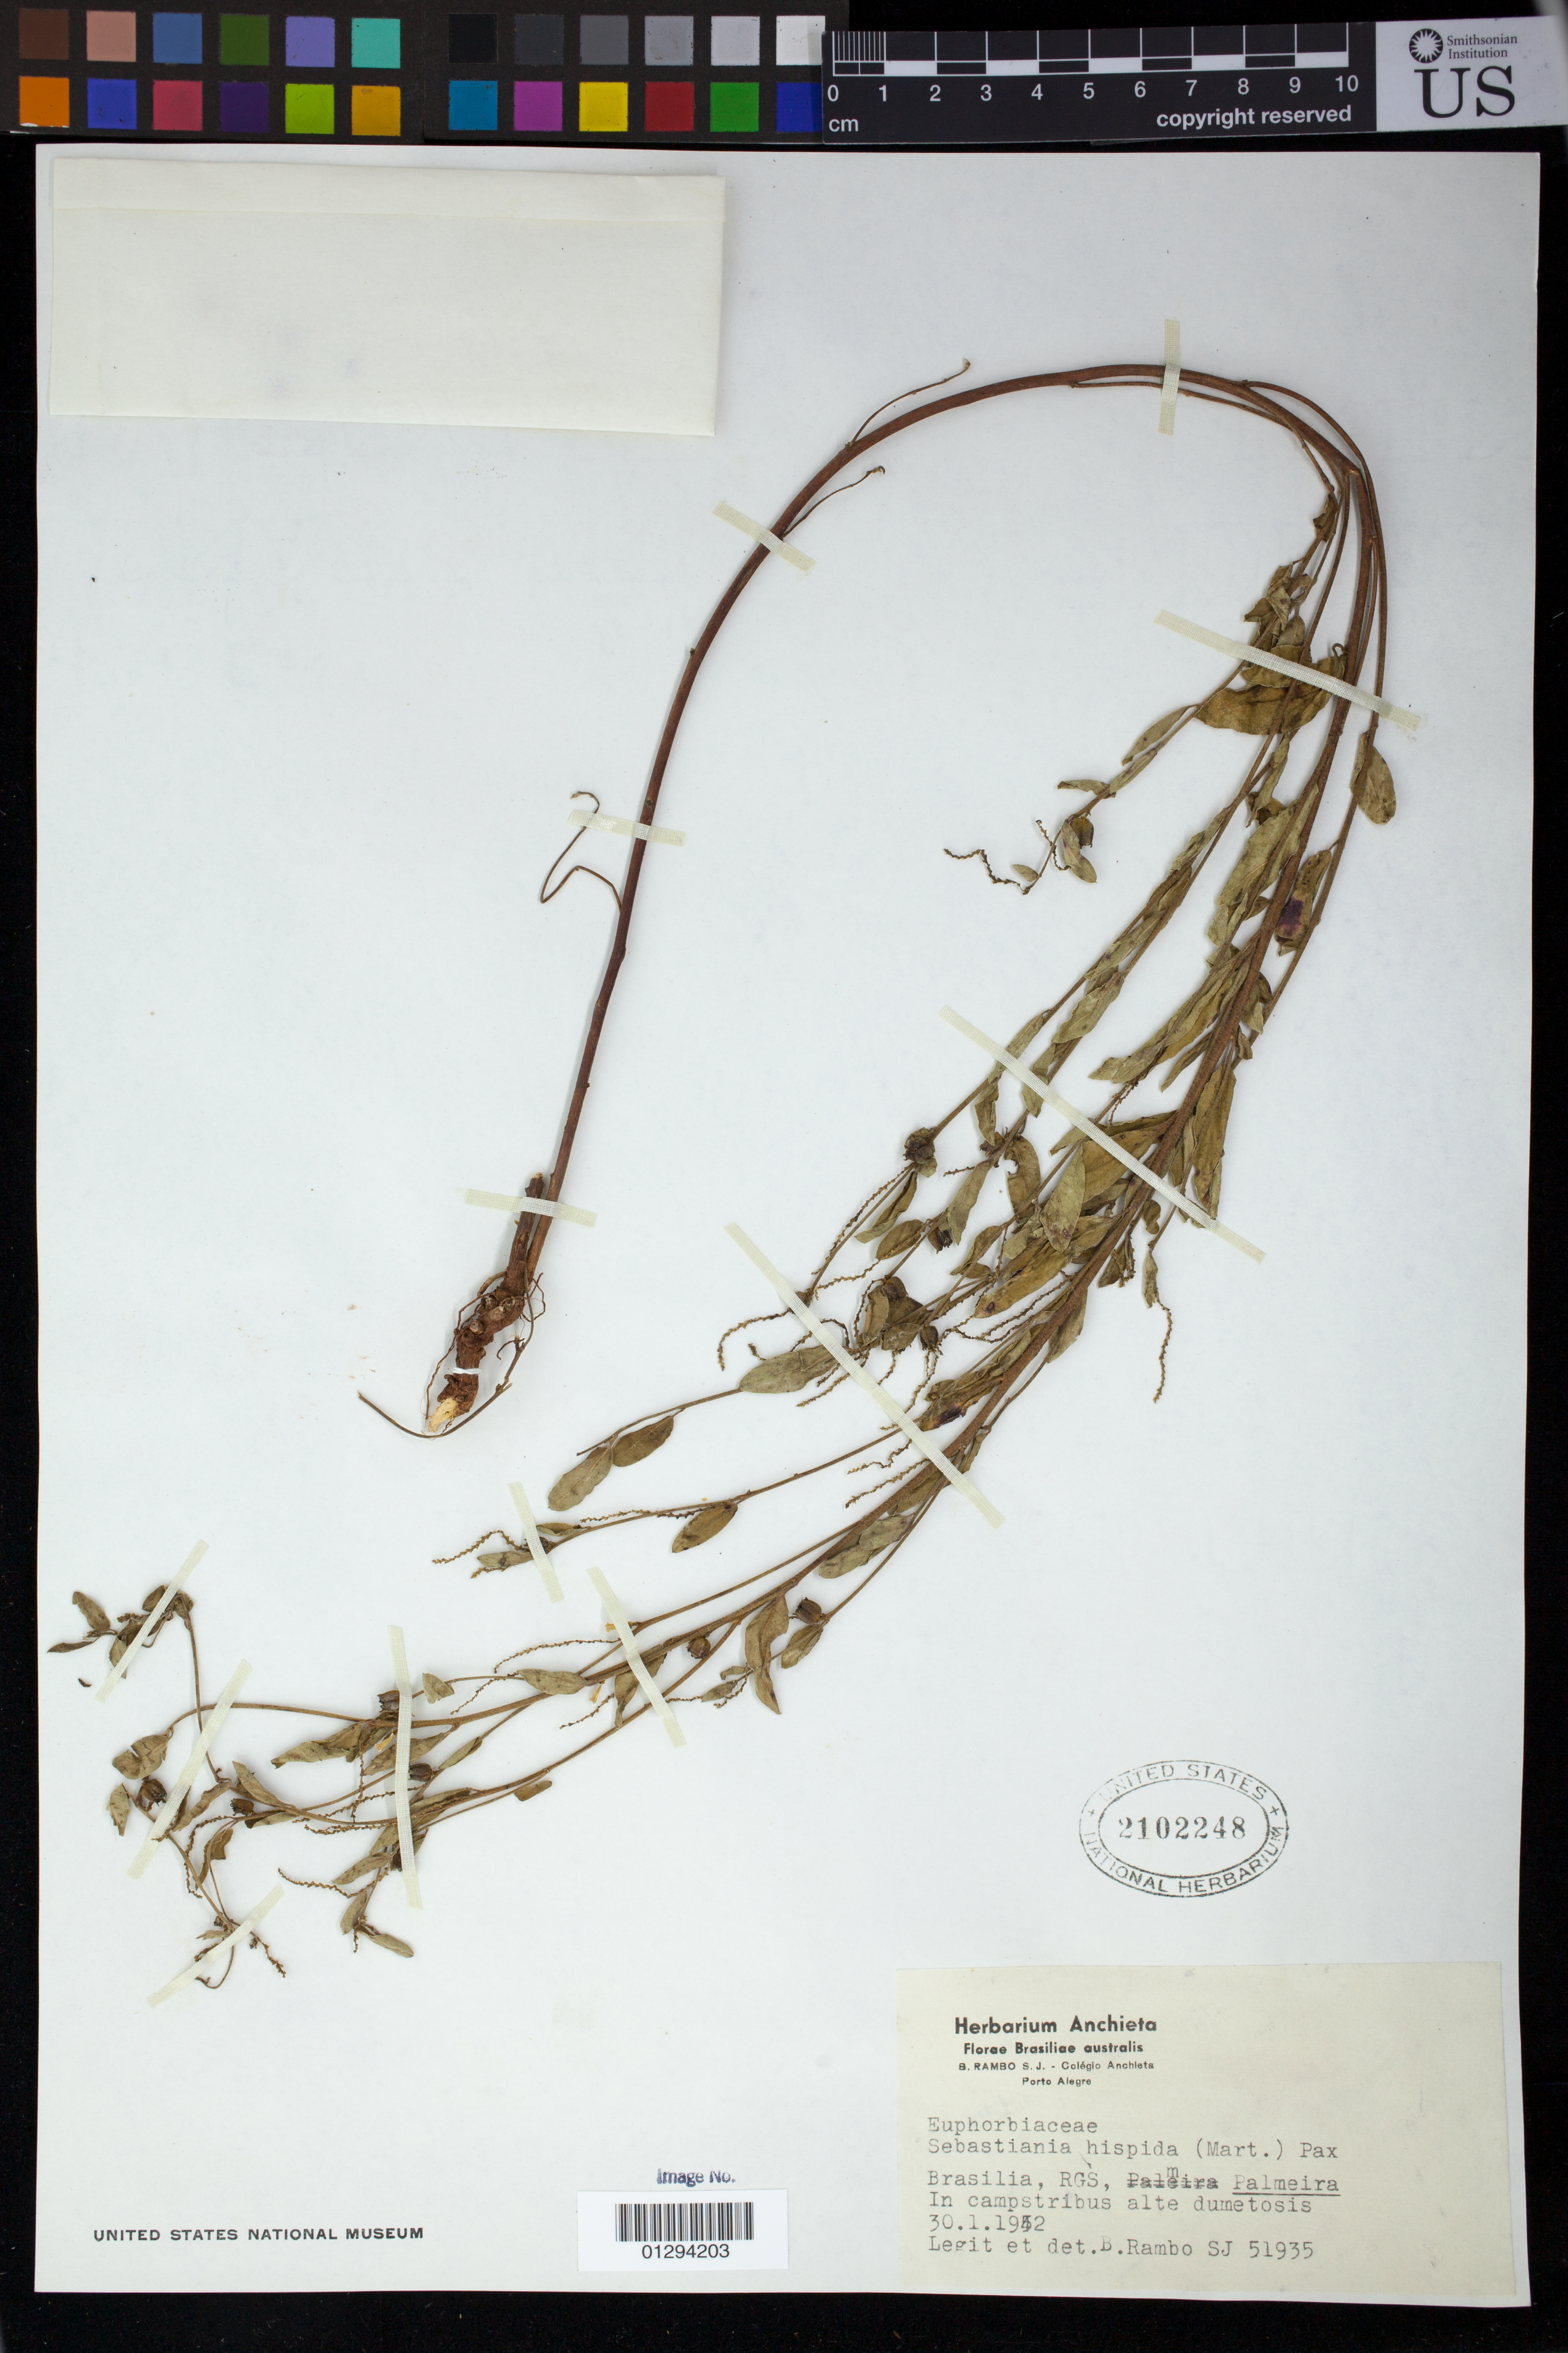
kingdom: Plantae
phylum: Tracheophyta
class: Magnoliopsida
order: Malpighiales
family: Euphorbiaceae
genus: Sebastiania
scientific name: Sebastiania hispida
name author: (Mart.) Pax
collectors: B. Rambo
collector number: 51935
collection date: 1952-01-30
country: Brazil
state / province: Rio Grande do Sul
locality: Brasilia, RGS, Palmeira.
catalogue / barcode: US 2102248